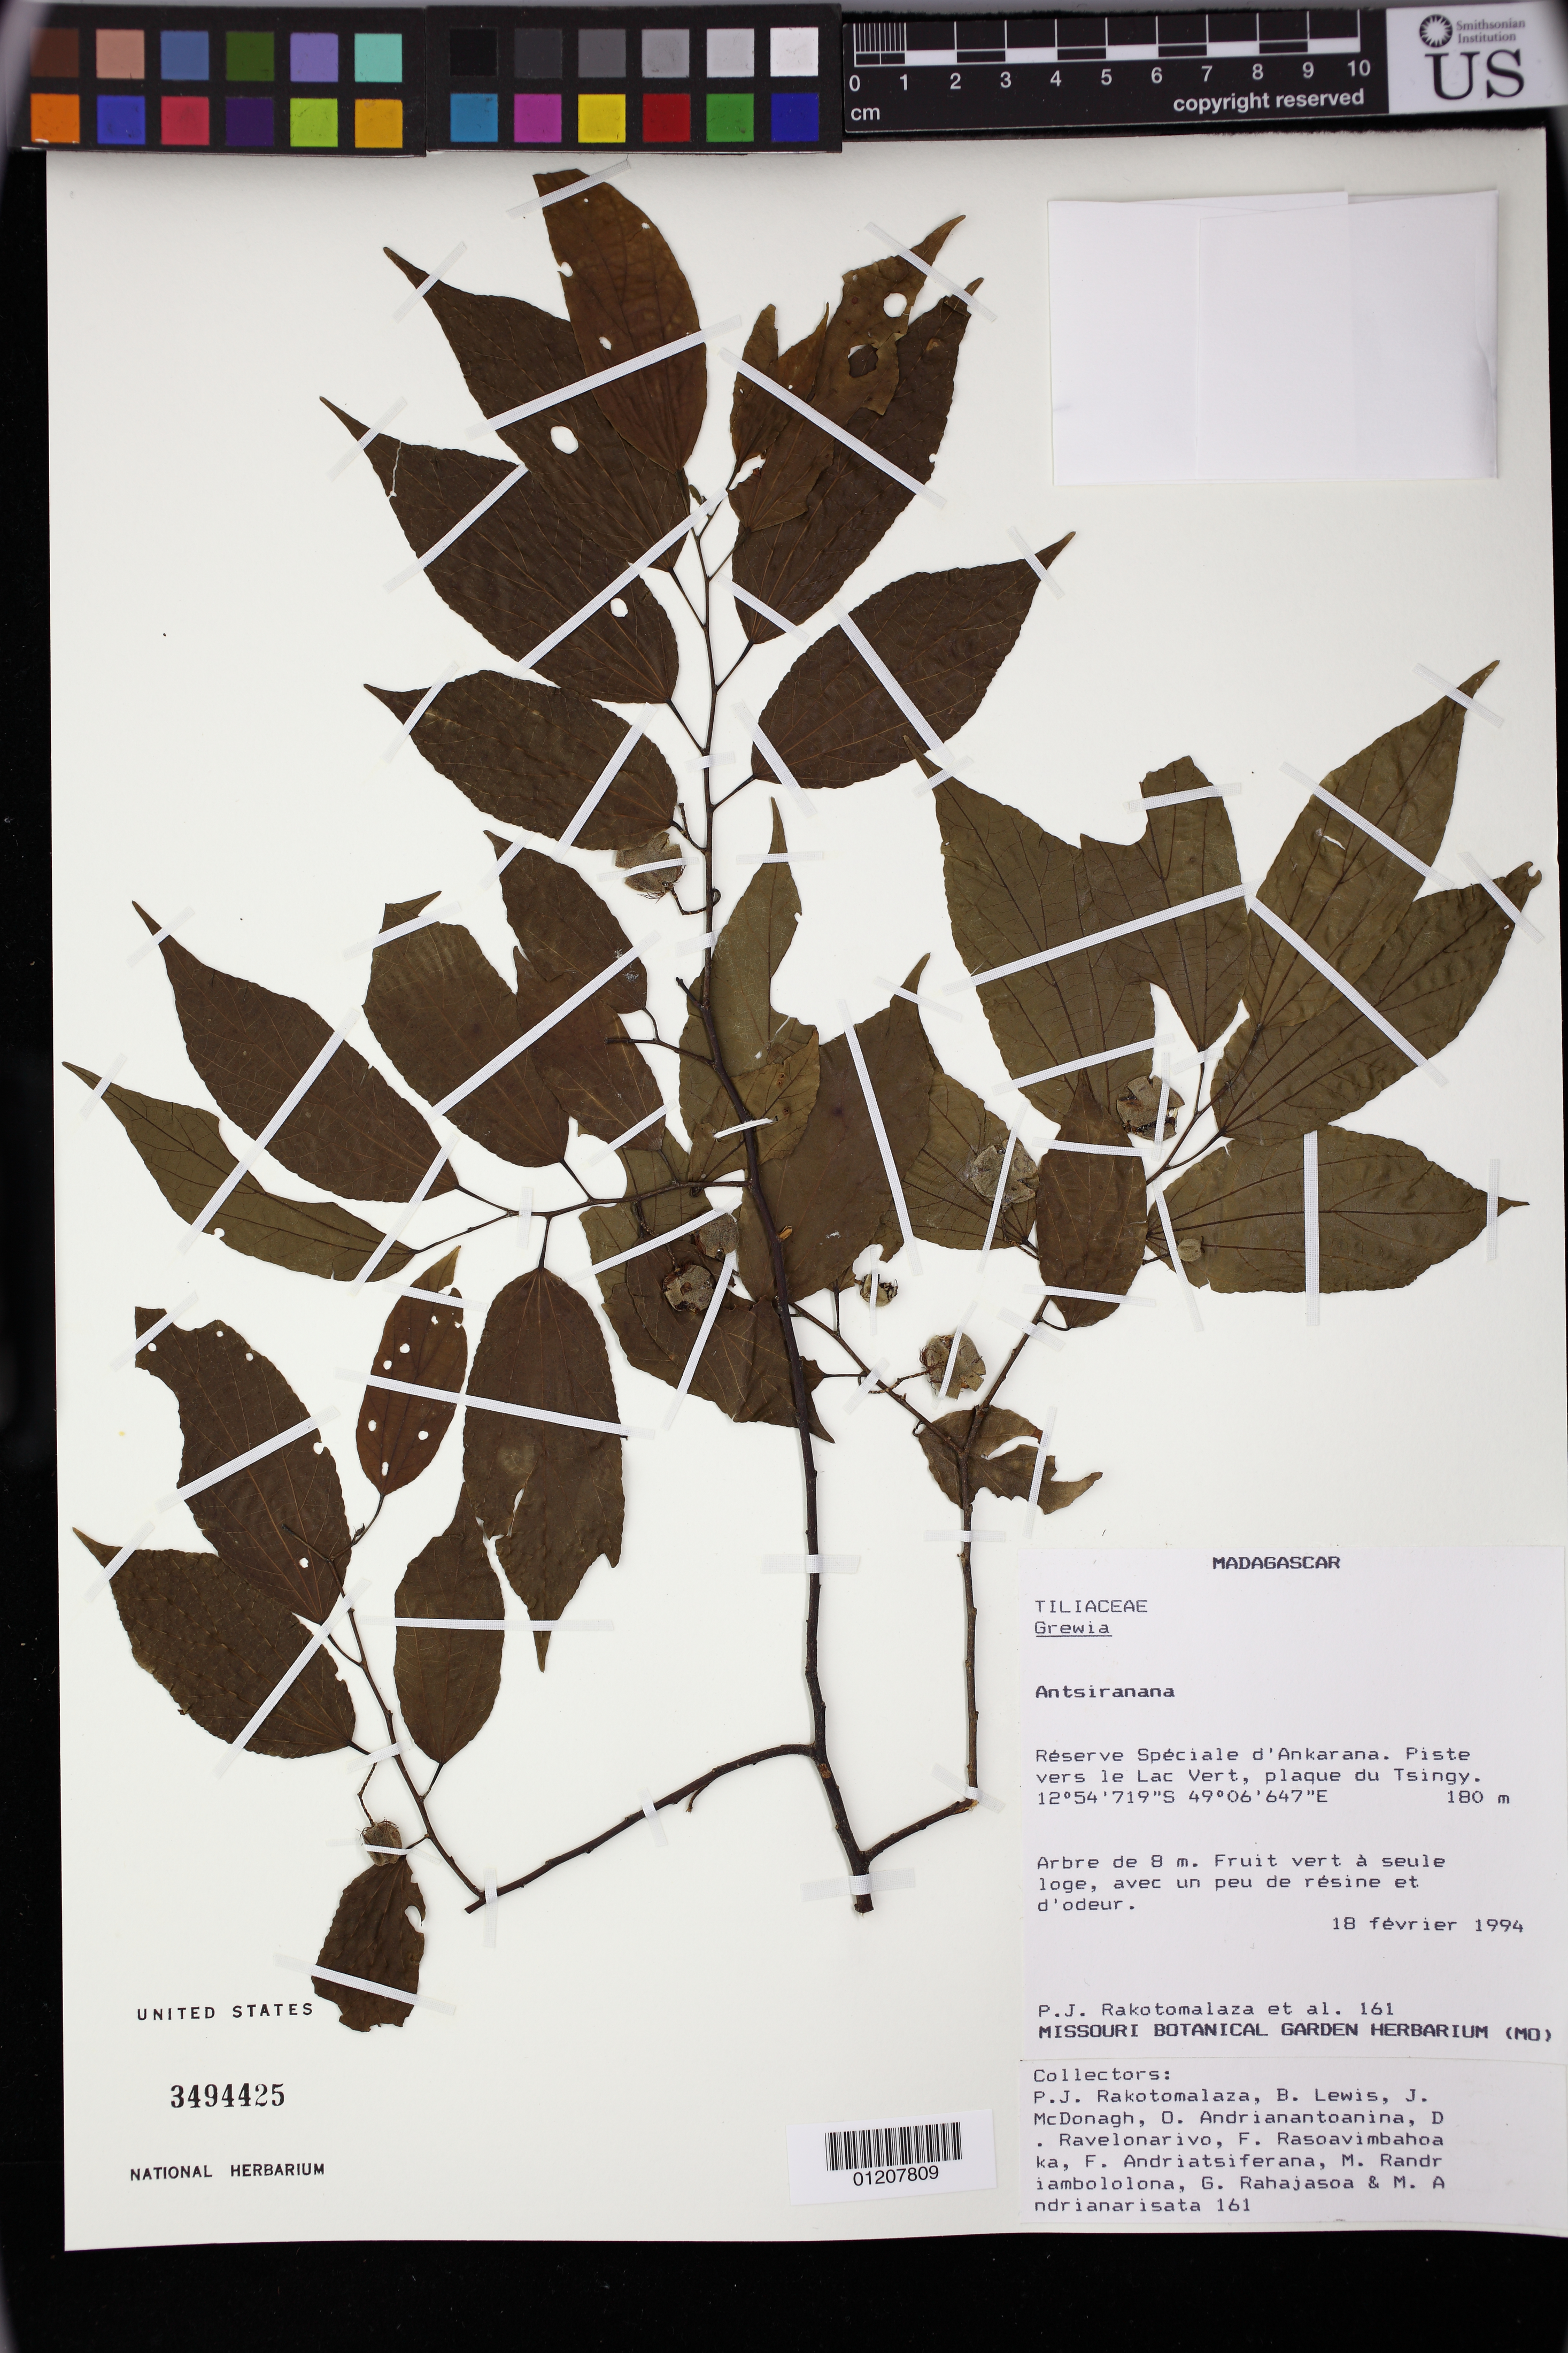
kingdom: Plantae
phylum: Tracheophyta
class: Magnoliopsida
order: Malvales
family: Malvaceae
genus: Grewia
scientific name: Grewia triflora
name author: (Bojer) Walp.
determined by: Dorr, L. J., (BOT), Smithsonian Institution - National Museum of Natural History (UNITED STATES)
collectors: P. J. Rakotomalaza, B. Lewis, J. McDonagh & O. Andrianantoanina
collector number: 161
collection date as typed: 18 Feb 1994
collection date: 1994-02-18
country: Madagascar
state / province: Diana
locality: Antsiranana. Reserve Speciale d'Ankarana. Piste vers le Lac Vert, plaque du Tsingy.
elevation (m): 180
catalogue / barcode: US 3494425